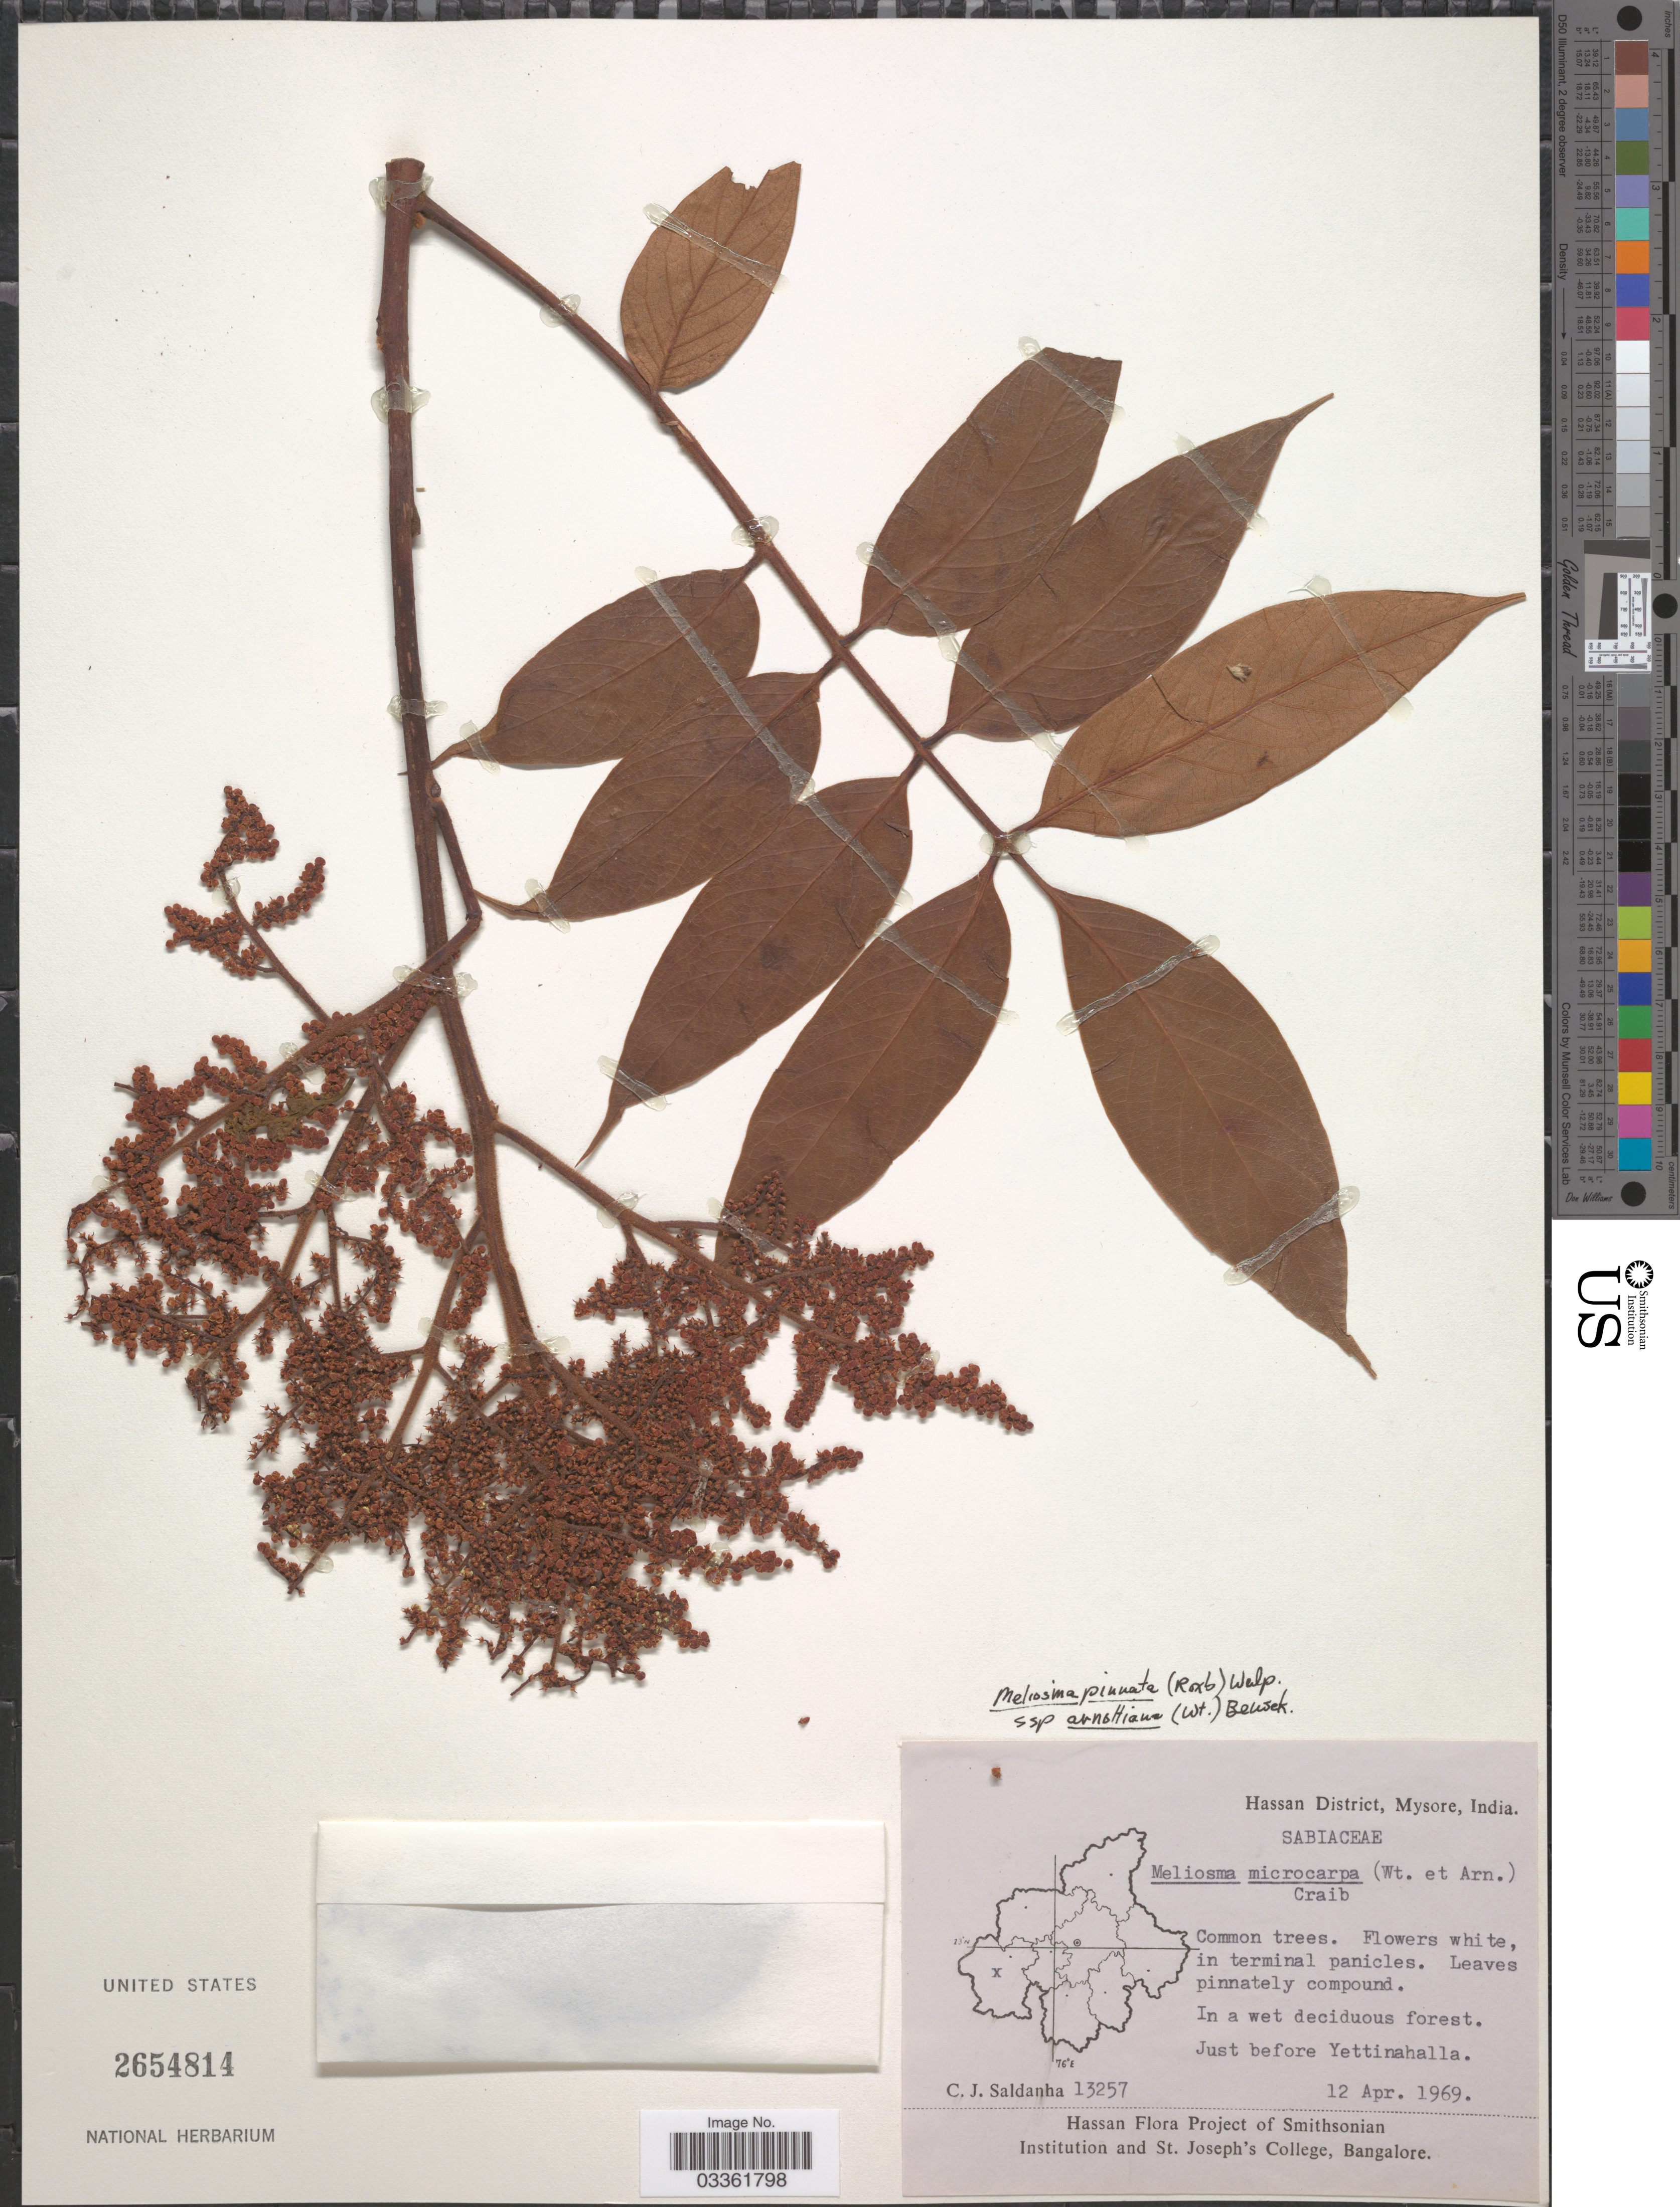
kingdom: Plantae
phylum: Tracheophyta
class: Magnoliopsida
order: Proteales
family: Sabiaceae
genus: Meliosma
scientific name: Meliosma pinnata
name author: Maxim.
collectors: C. J. Saldanha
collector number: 13257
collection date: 1969-04-12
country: India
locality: Hassan District, Mysore, Just before Yettinahalla.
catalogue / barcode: US 2654814